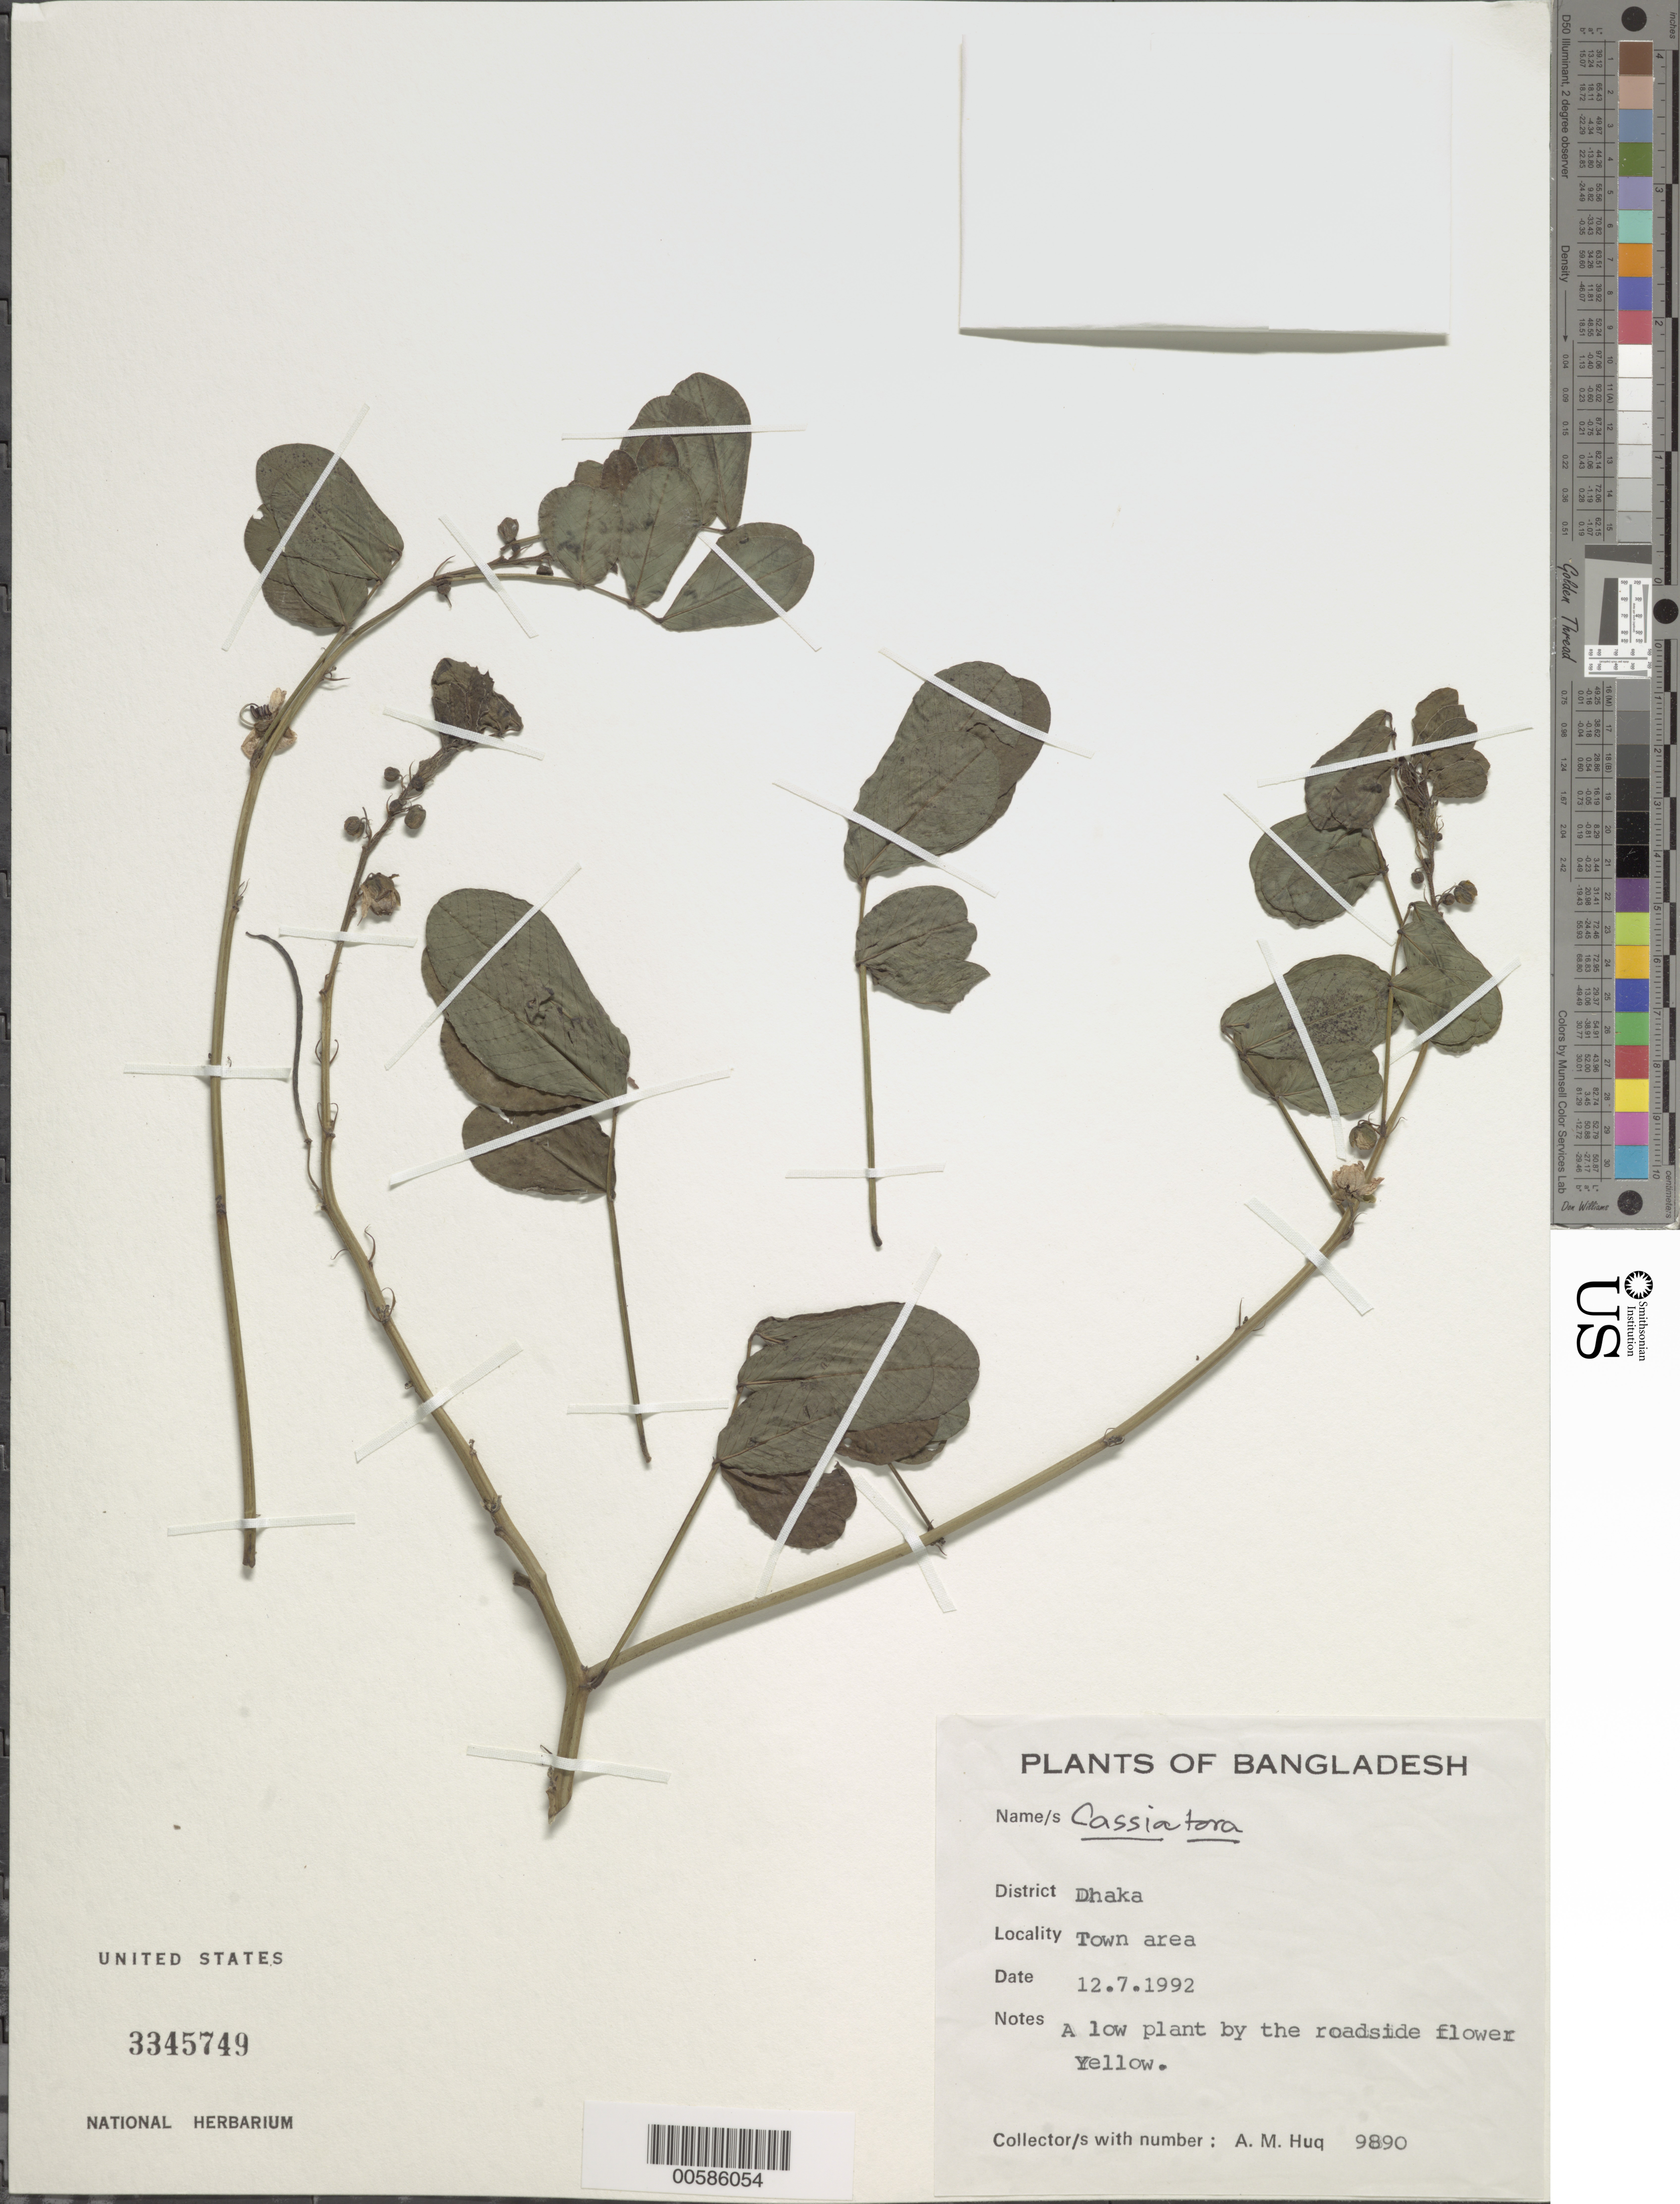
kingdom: Plantae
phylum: Tracheophyta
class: Magnoliopsida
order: Fabales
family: Fabaceae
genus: Senna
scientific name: Senna obtusifolia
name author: (L.) H.S. Irwin & Barneby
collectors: A. M. Huq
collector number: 9890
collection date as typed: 12 Jul 1992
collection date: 1992-07-12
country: Bangladesh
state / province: Dhaka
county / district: Dhaka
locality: Dhaka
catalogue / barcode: US 3345749